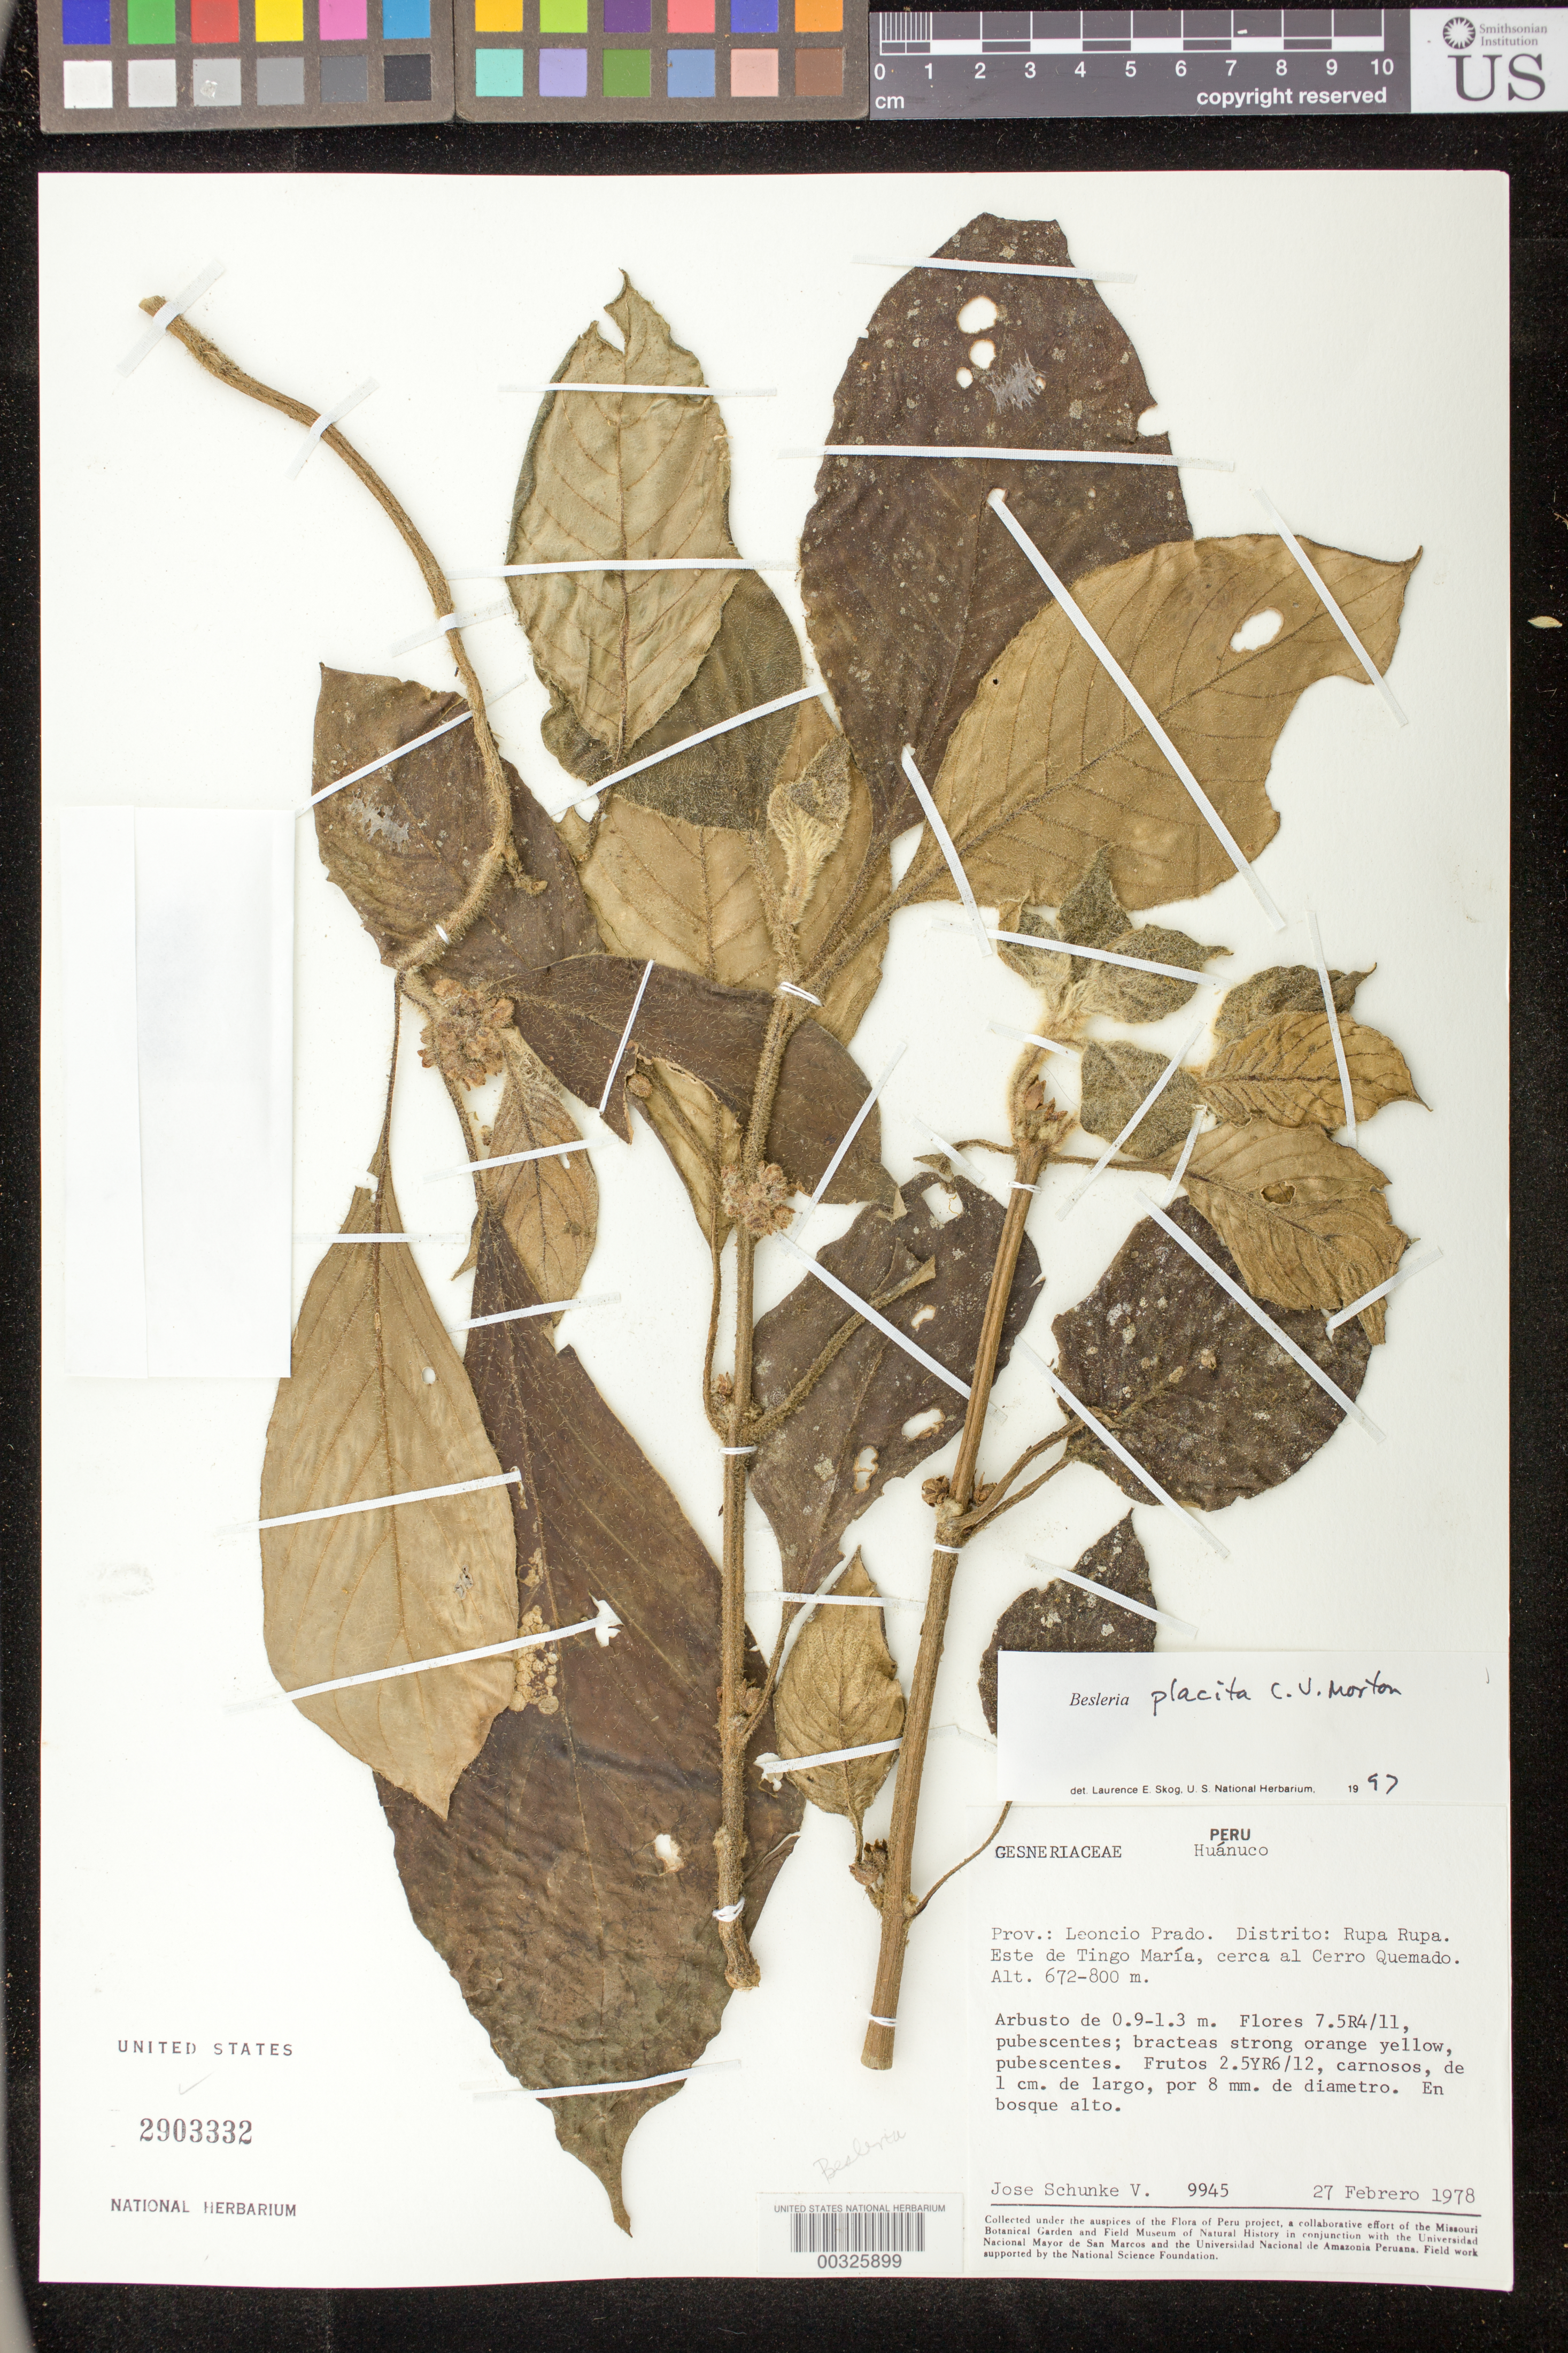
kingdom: Plantae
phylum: Tracheophyta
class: Magnoliopsida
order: Lamiales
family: Gesneriaceae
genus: Besleria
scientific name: Besleria placita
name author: C.V. Morton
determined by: Skog, Laurence E.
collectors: J. Schunke Vigo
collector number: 9945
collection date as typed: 27 Feb 1978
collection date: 1978-02-27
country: Peru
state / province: Huánuco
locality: Prov. Leoncio Prado, Distrito Rupa Rupa. Este de Tingo María, cerca al Cerro Quemado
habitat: En bosque alto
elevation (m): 672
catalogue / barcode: US 2903332